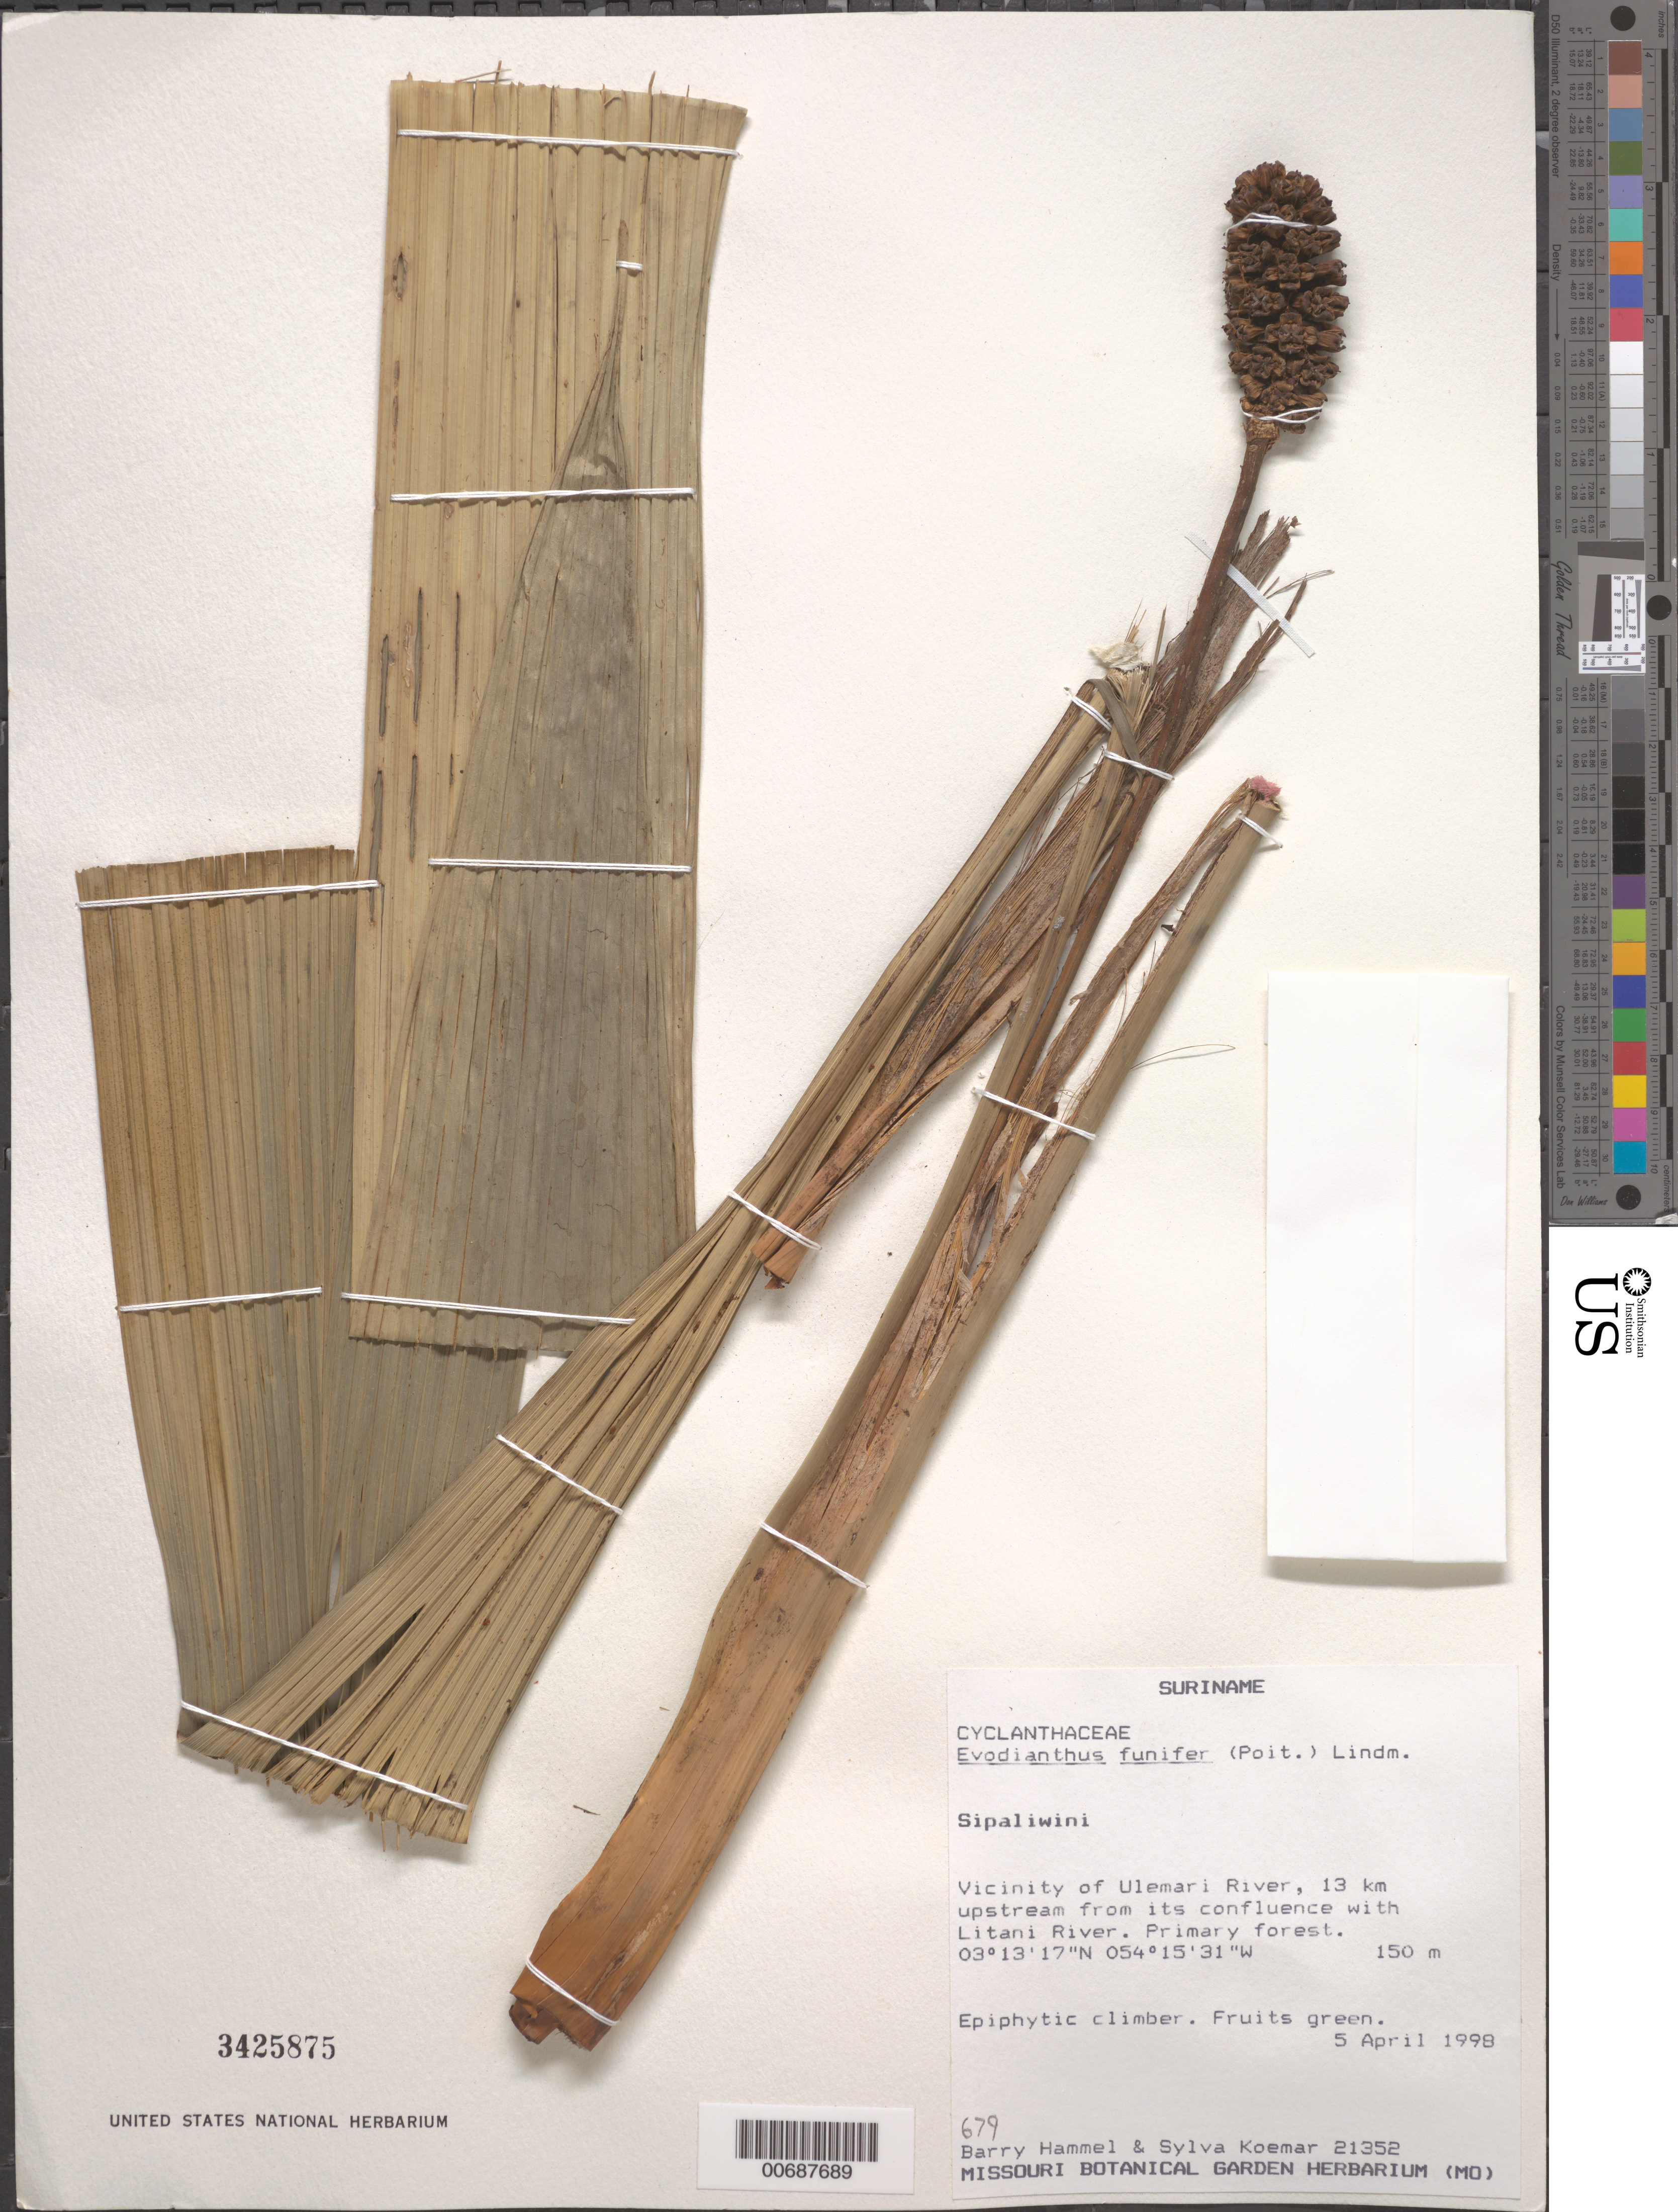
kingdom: Plantae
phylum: Tracheophyta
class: Liliopsida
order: Pandanales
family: Cyclanthaceae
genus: Evodianthus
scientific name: Evodianthus funifer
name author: (Poit.) Lindm.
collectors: B. Hammel & S. Koemar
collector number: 21352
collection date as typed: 5-Apr-98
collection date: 1998-04-05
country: Suriname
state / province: Sipaliwini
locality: Ulemari R., 13 km upstream from confl. with Litani R.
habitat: Primary forest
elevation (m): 150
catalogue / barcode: US 3425875